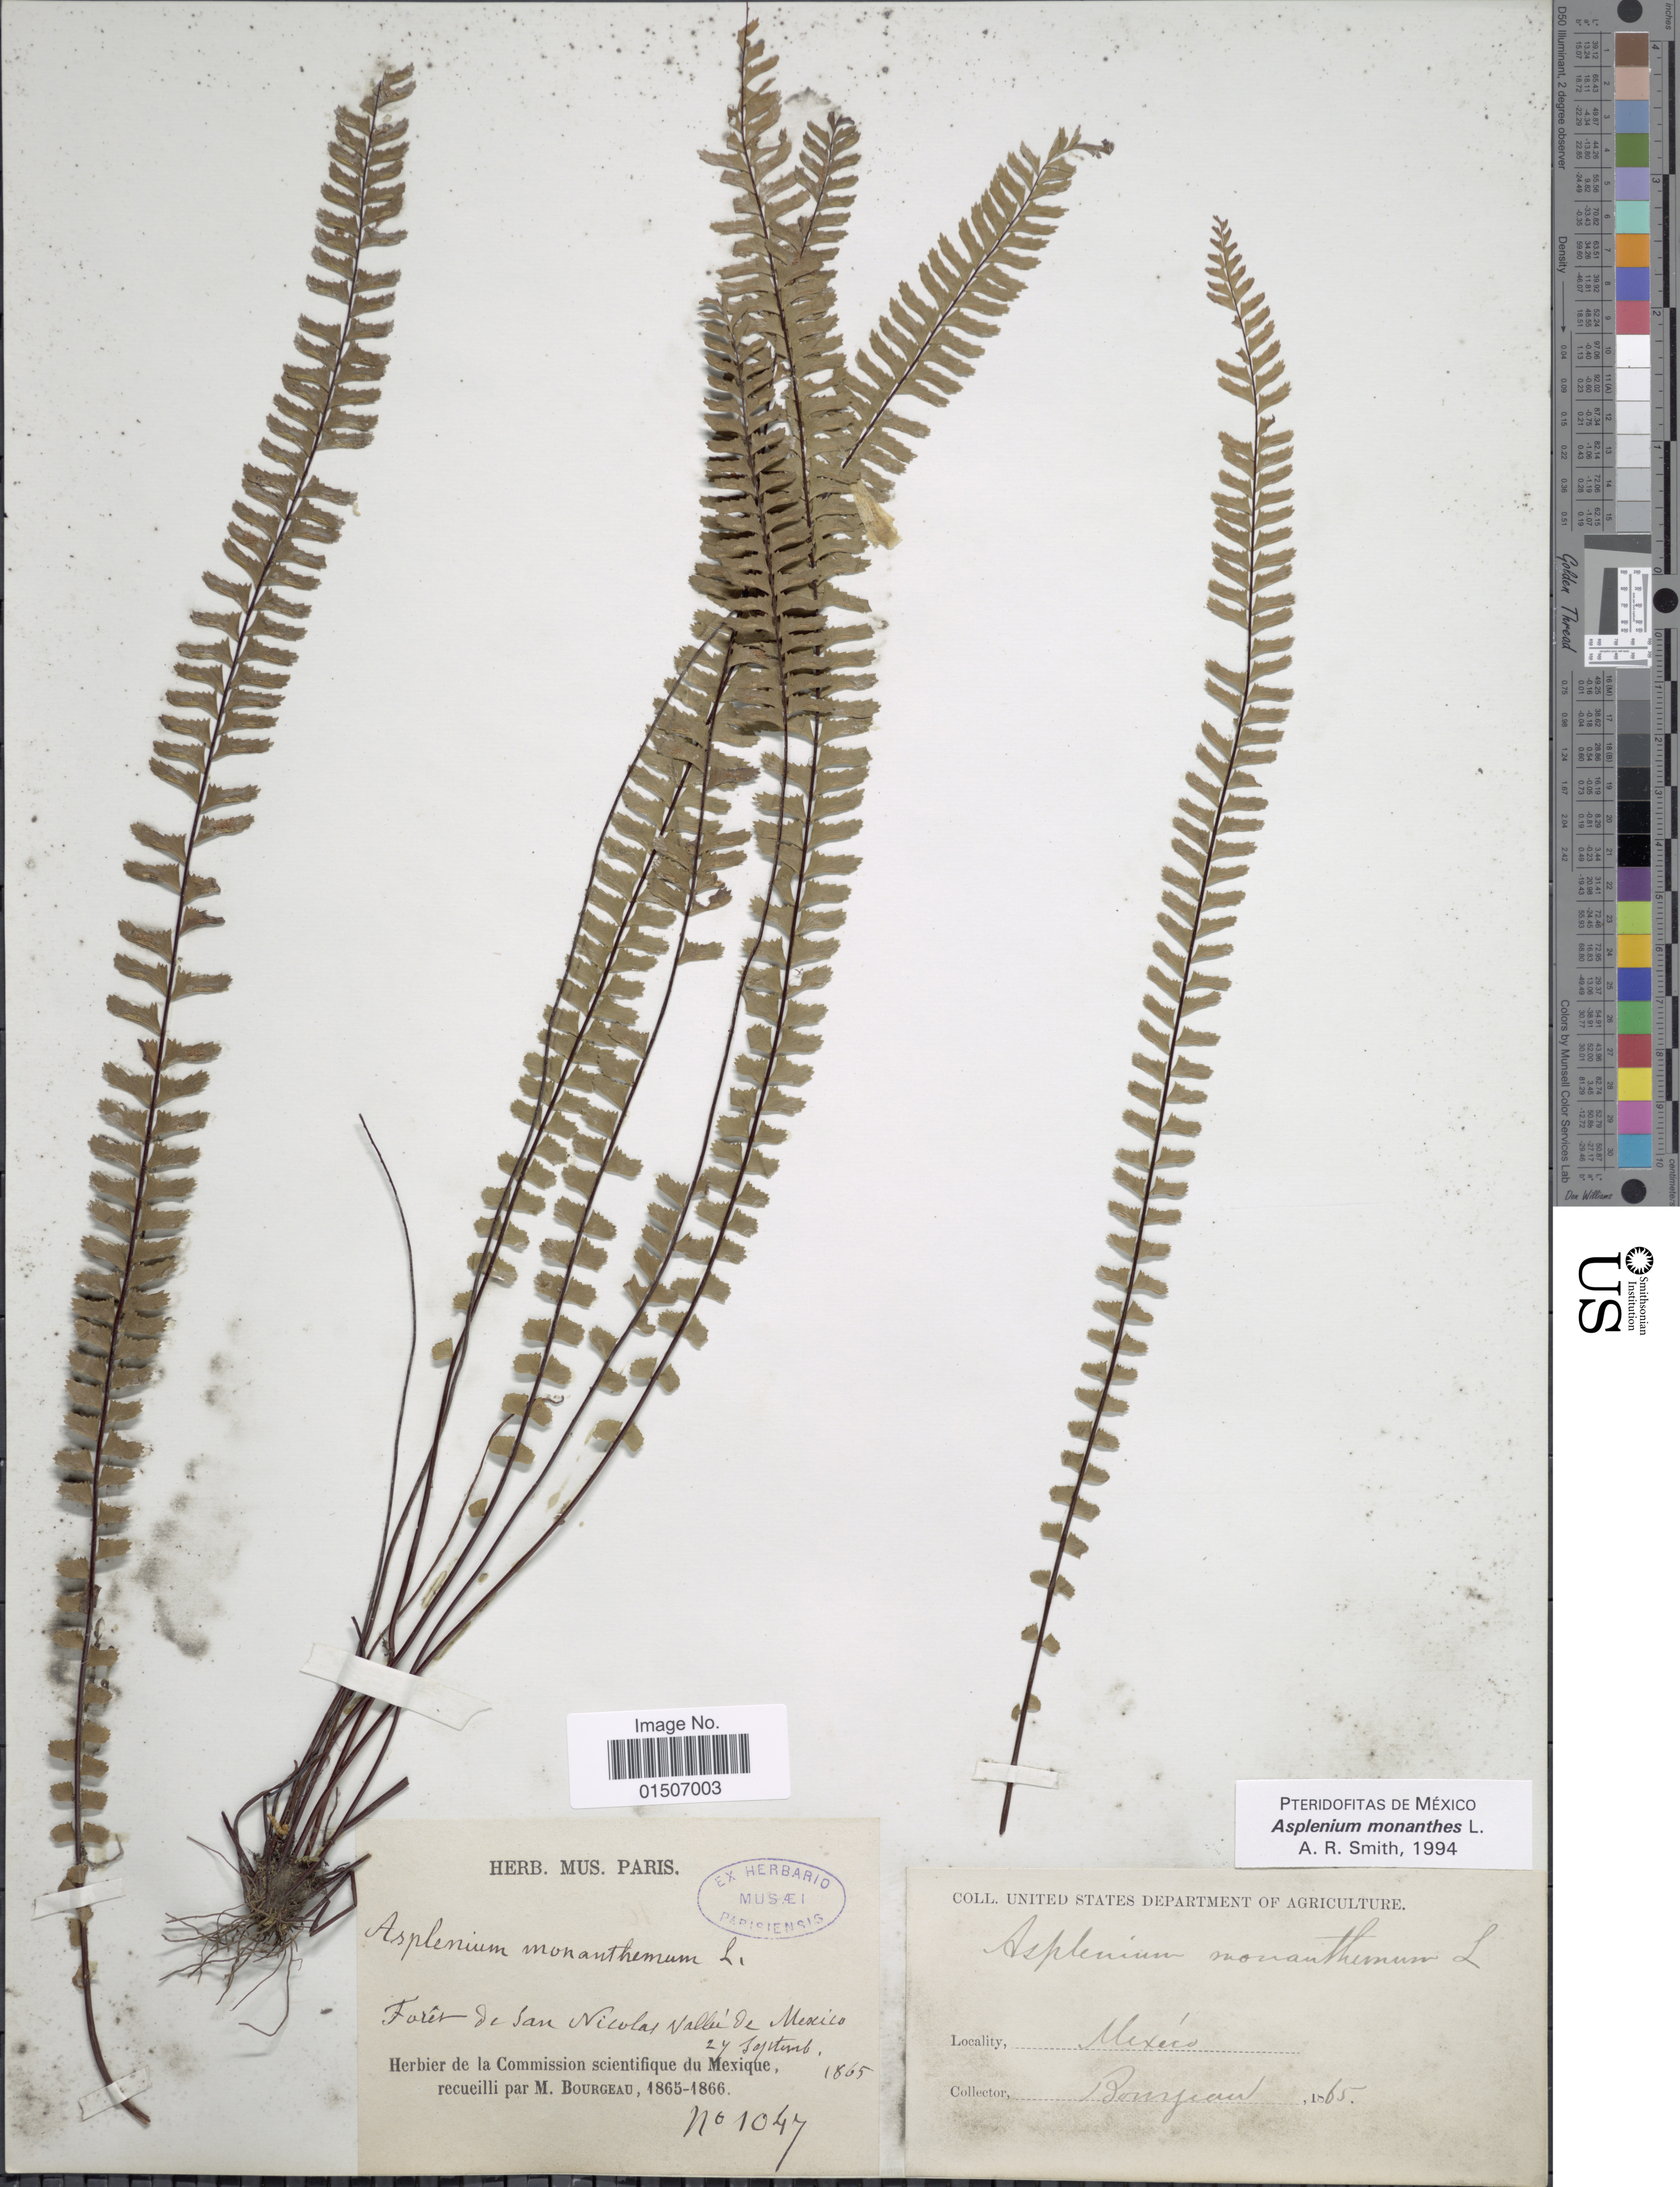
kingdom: Plantae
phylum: Tracheophyta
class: Polypodiopsida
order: Polypodiales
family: Aspleniaceae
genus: Asplenium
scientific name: Asplenium monanthes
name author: L.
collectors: M. Bourgeau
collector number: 1047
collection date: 1865-09-27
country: Mexico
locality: Forêt de San Nicolas, Vallée de Mexico [forest of San Nicolas, Valley of Mexico]